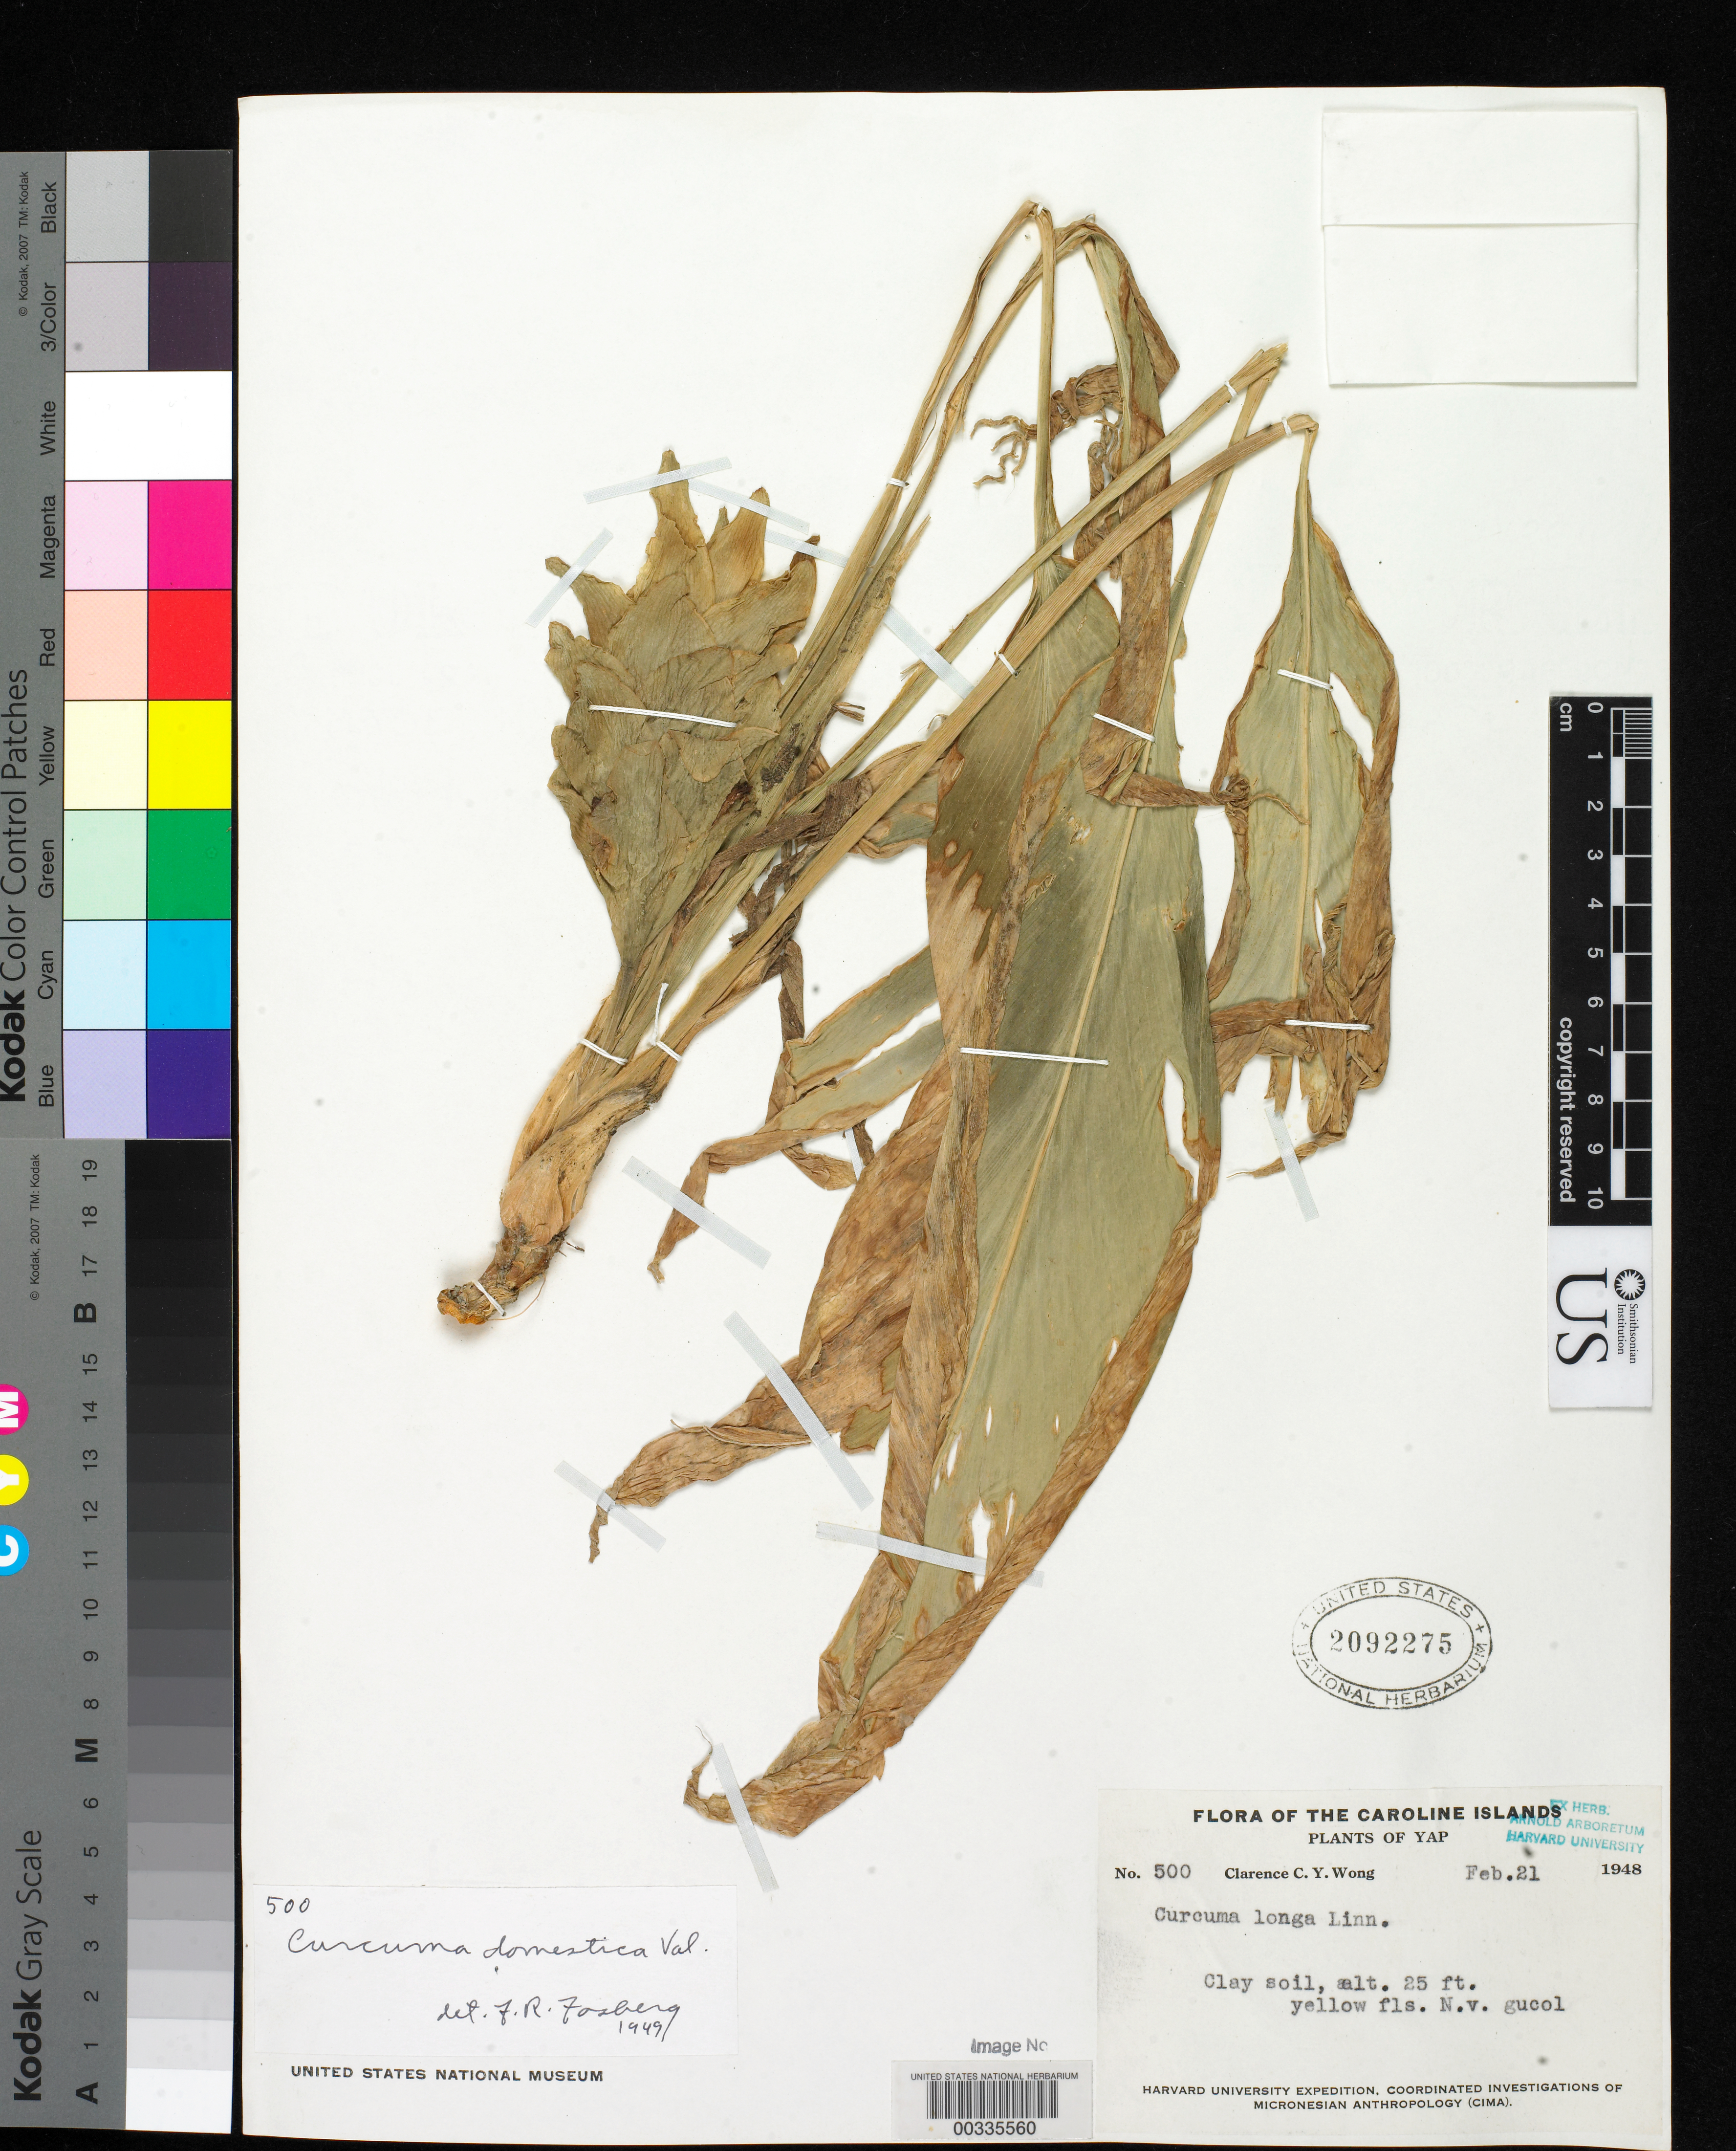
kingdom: Plantae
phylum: Tracheophyta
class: Liliopsida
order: Zingiberales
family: Zingiberaceae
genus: Curcuma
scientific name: Curcuma domestica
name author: Valeton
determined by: Fosberg, F. R.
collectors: C. Y. C. Wong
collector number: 500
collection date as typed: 21 Feb 1948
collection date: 1948-02-21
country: Micronesia, Federated States of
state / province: Yap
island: Yap Is.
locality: Flora of the Caroline Islands, plants of Yap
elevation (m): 8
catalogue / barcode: US 2092275